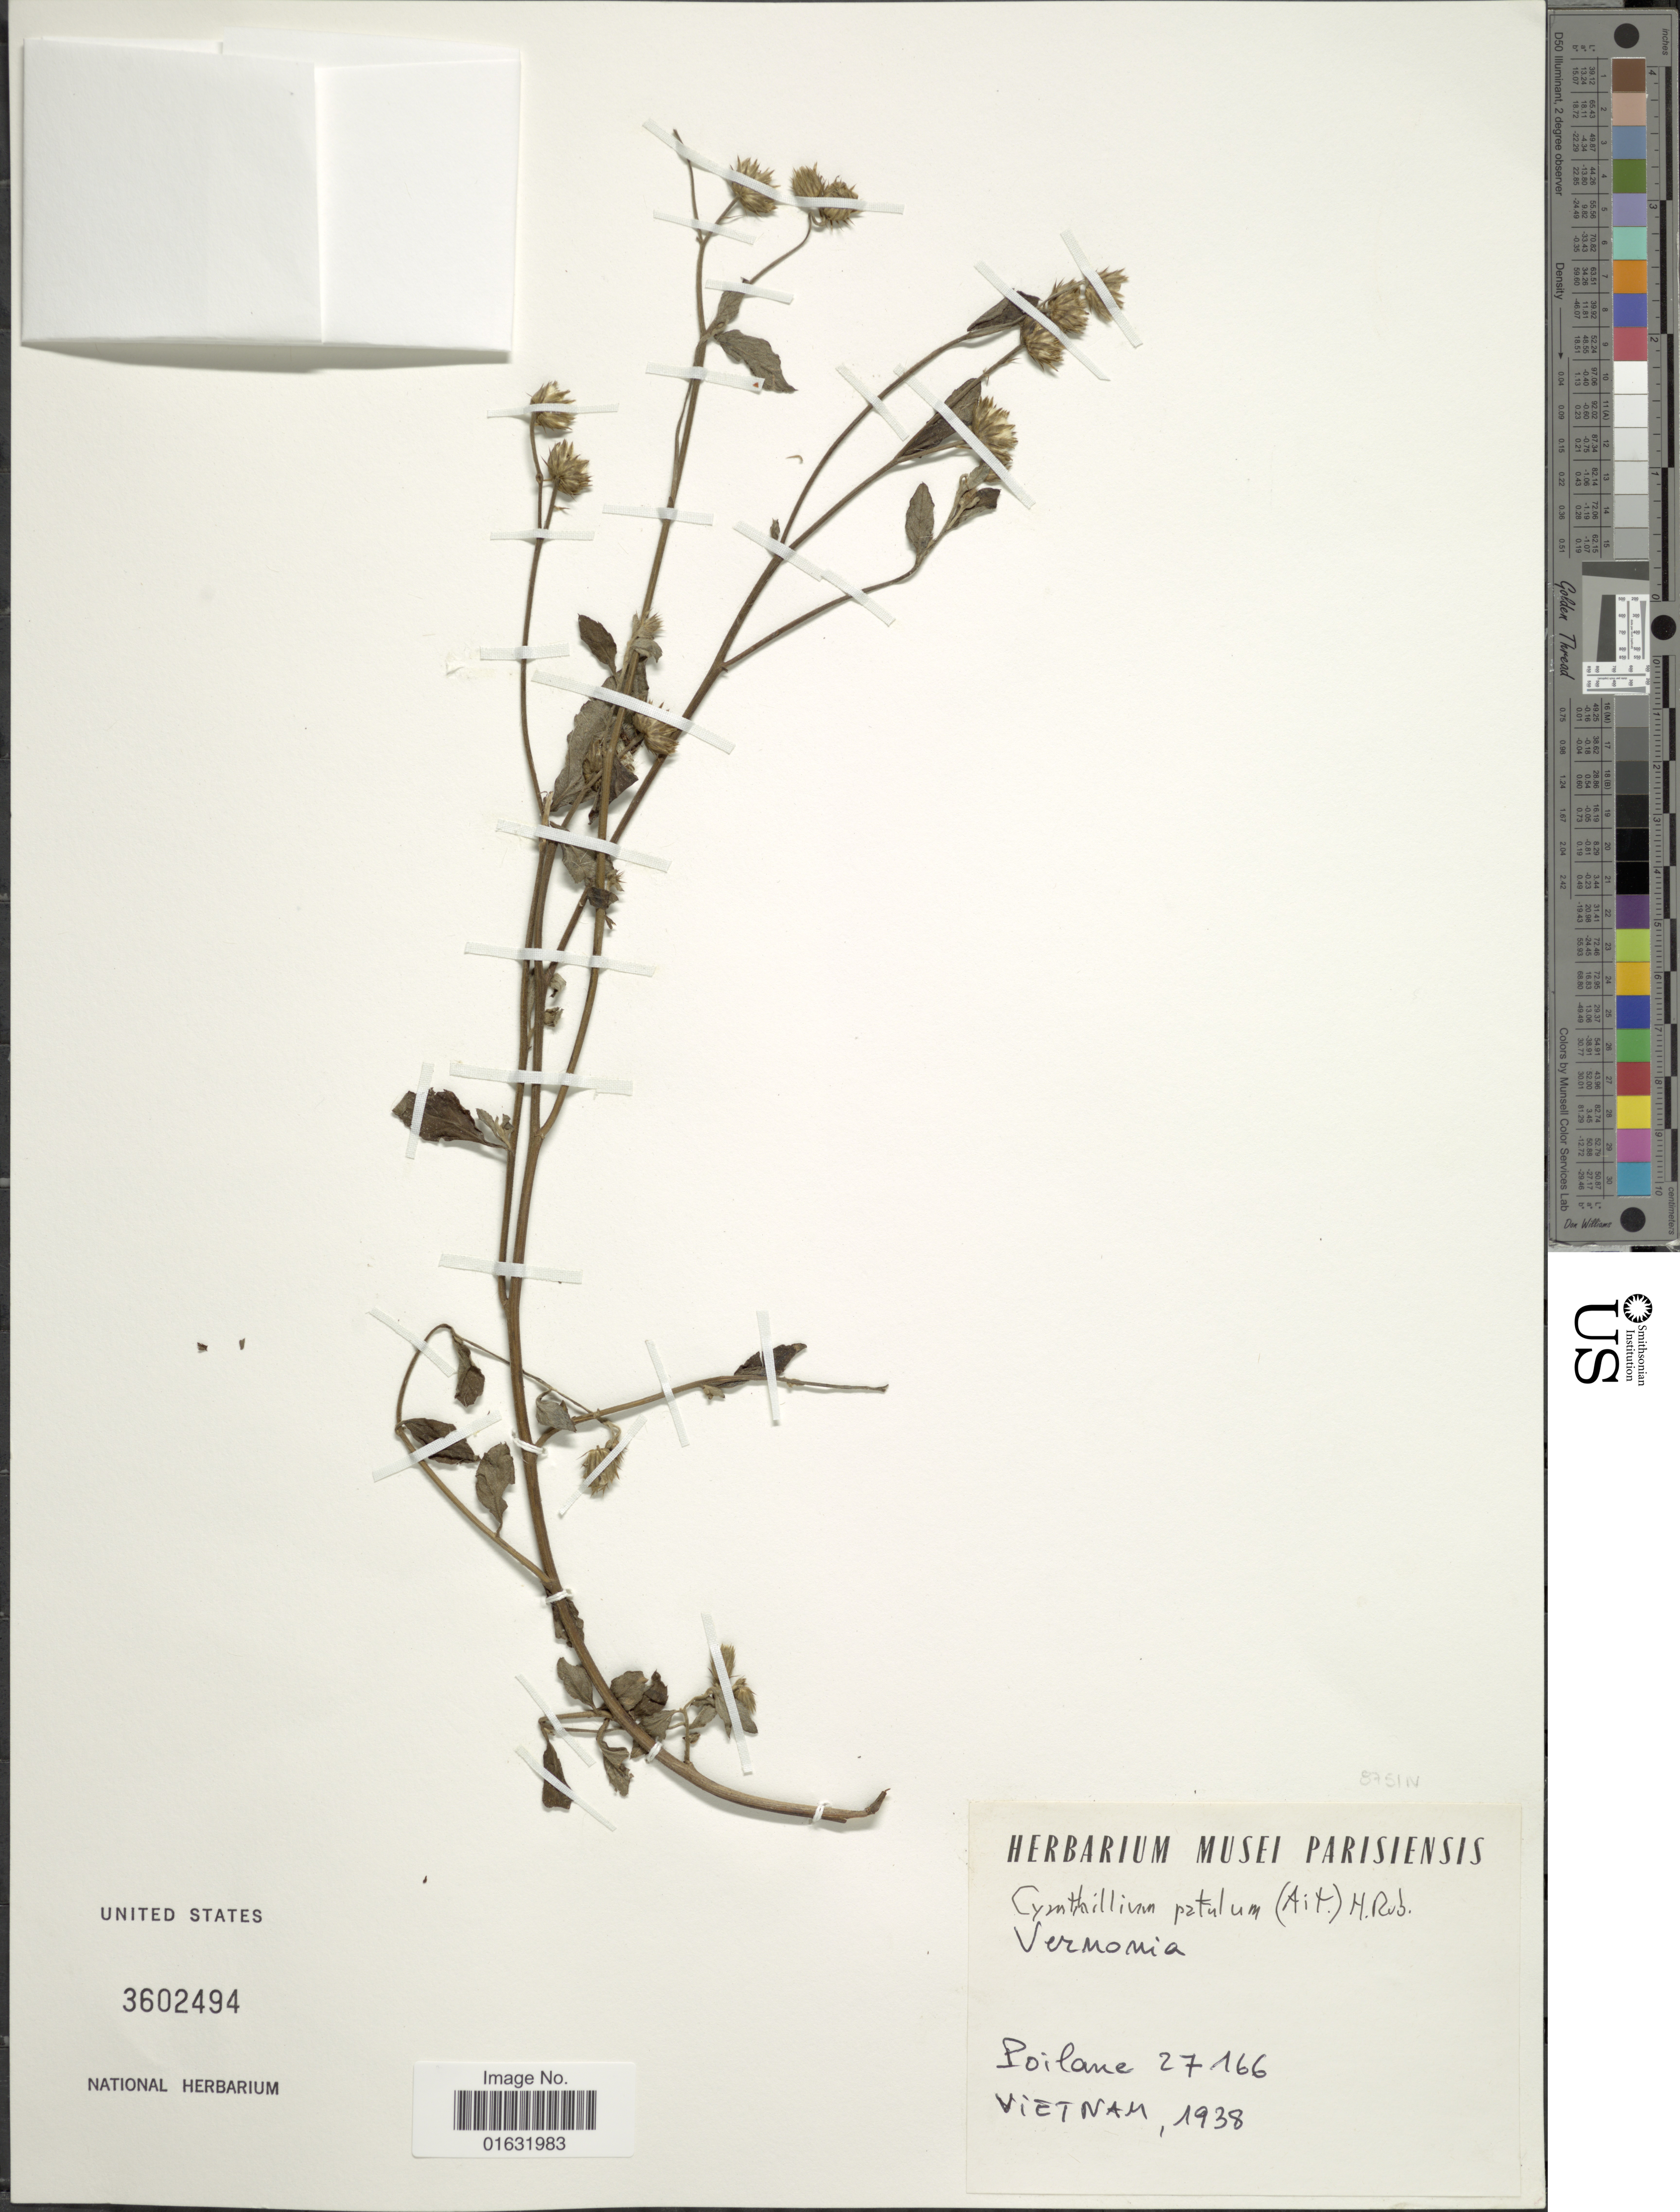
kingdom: Plantae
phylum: Tracheophyta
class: Magnoliopsida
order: Asterales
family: Asteraceae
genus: Cyanthillium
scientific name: Cyanthillium patulum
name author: (Aiton) H. Rob.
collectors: -. Poilane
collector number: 27166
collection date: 1938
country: Vietnam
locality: Vietnam.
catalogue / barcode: US 3602494